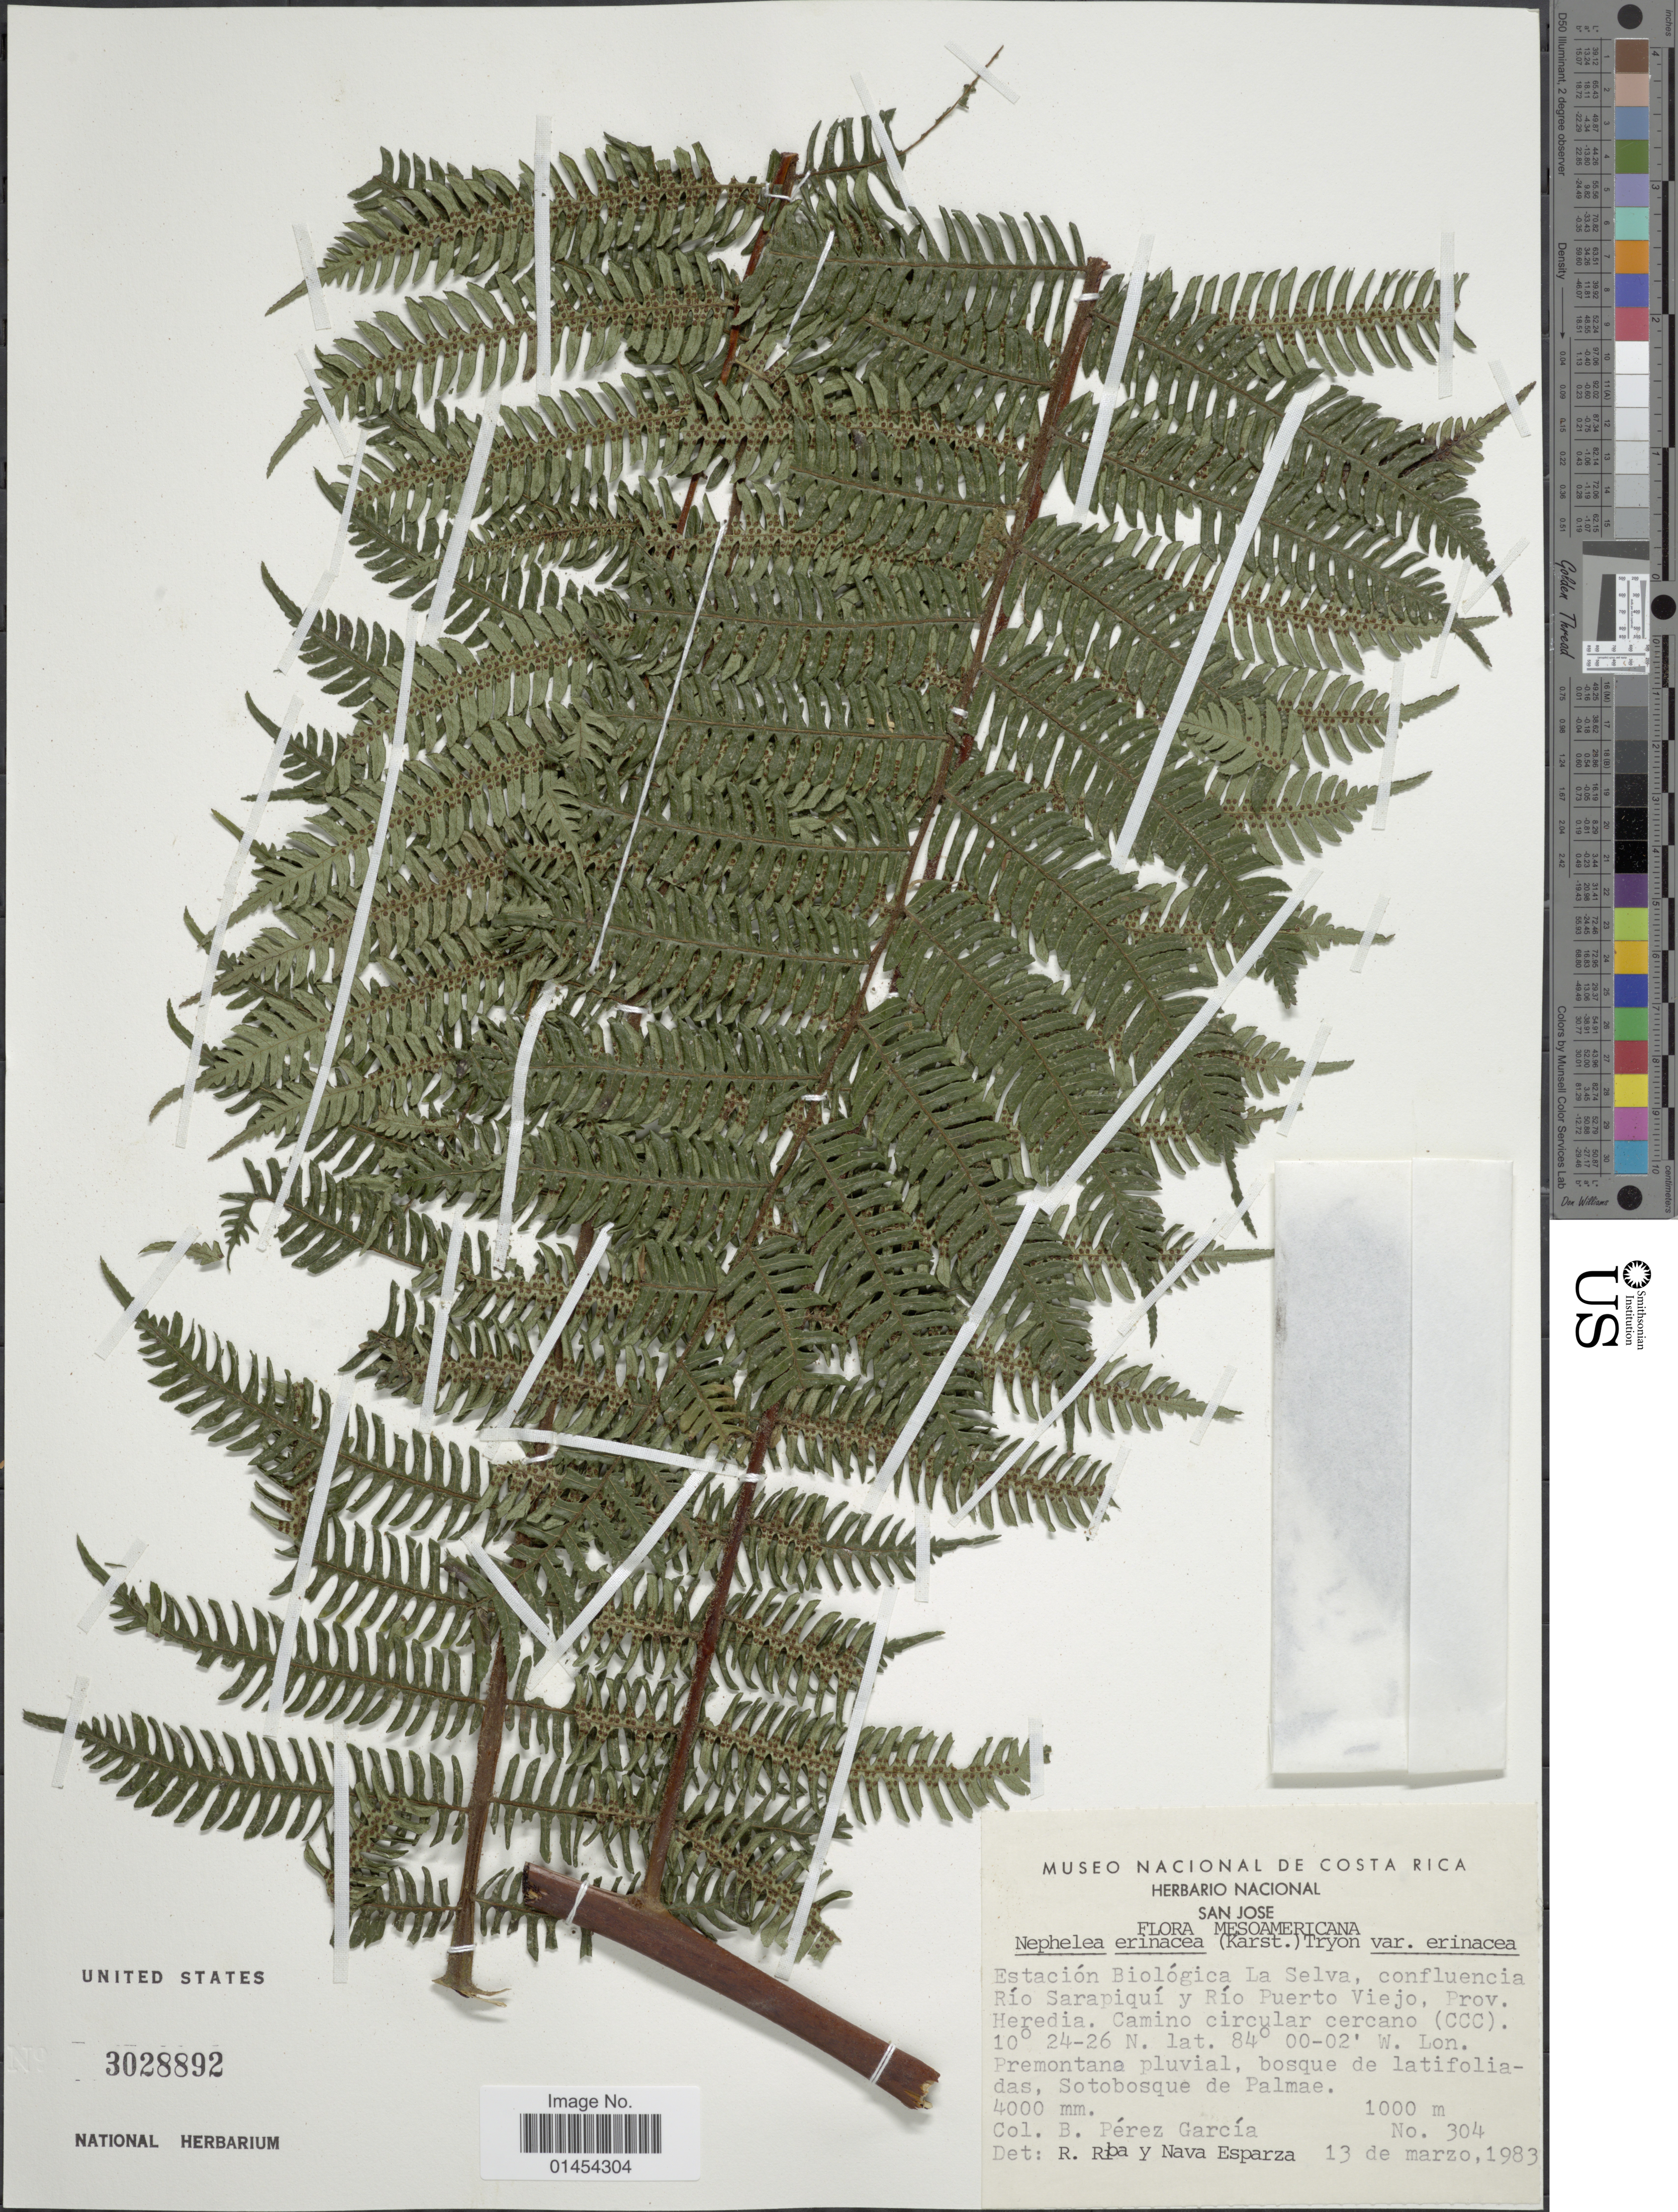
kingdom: Plantae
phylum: Tracheophyta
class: Polypodiopsida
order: Cyatheales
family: Cyatheaceae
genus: Alsophila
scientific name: Alsophila erinacea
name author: (H. Karst.) D.S. Conant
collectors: B. Perez G.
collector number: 304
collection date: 1983-03-13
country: Costa Rica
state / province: Heredia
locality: Estación Biológica La Selva, confluencia Río Sarapiquí y Río Puerto Viejo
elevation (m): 1000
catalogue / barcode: US 3028892